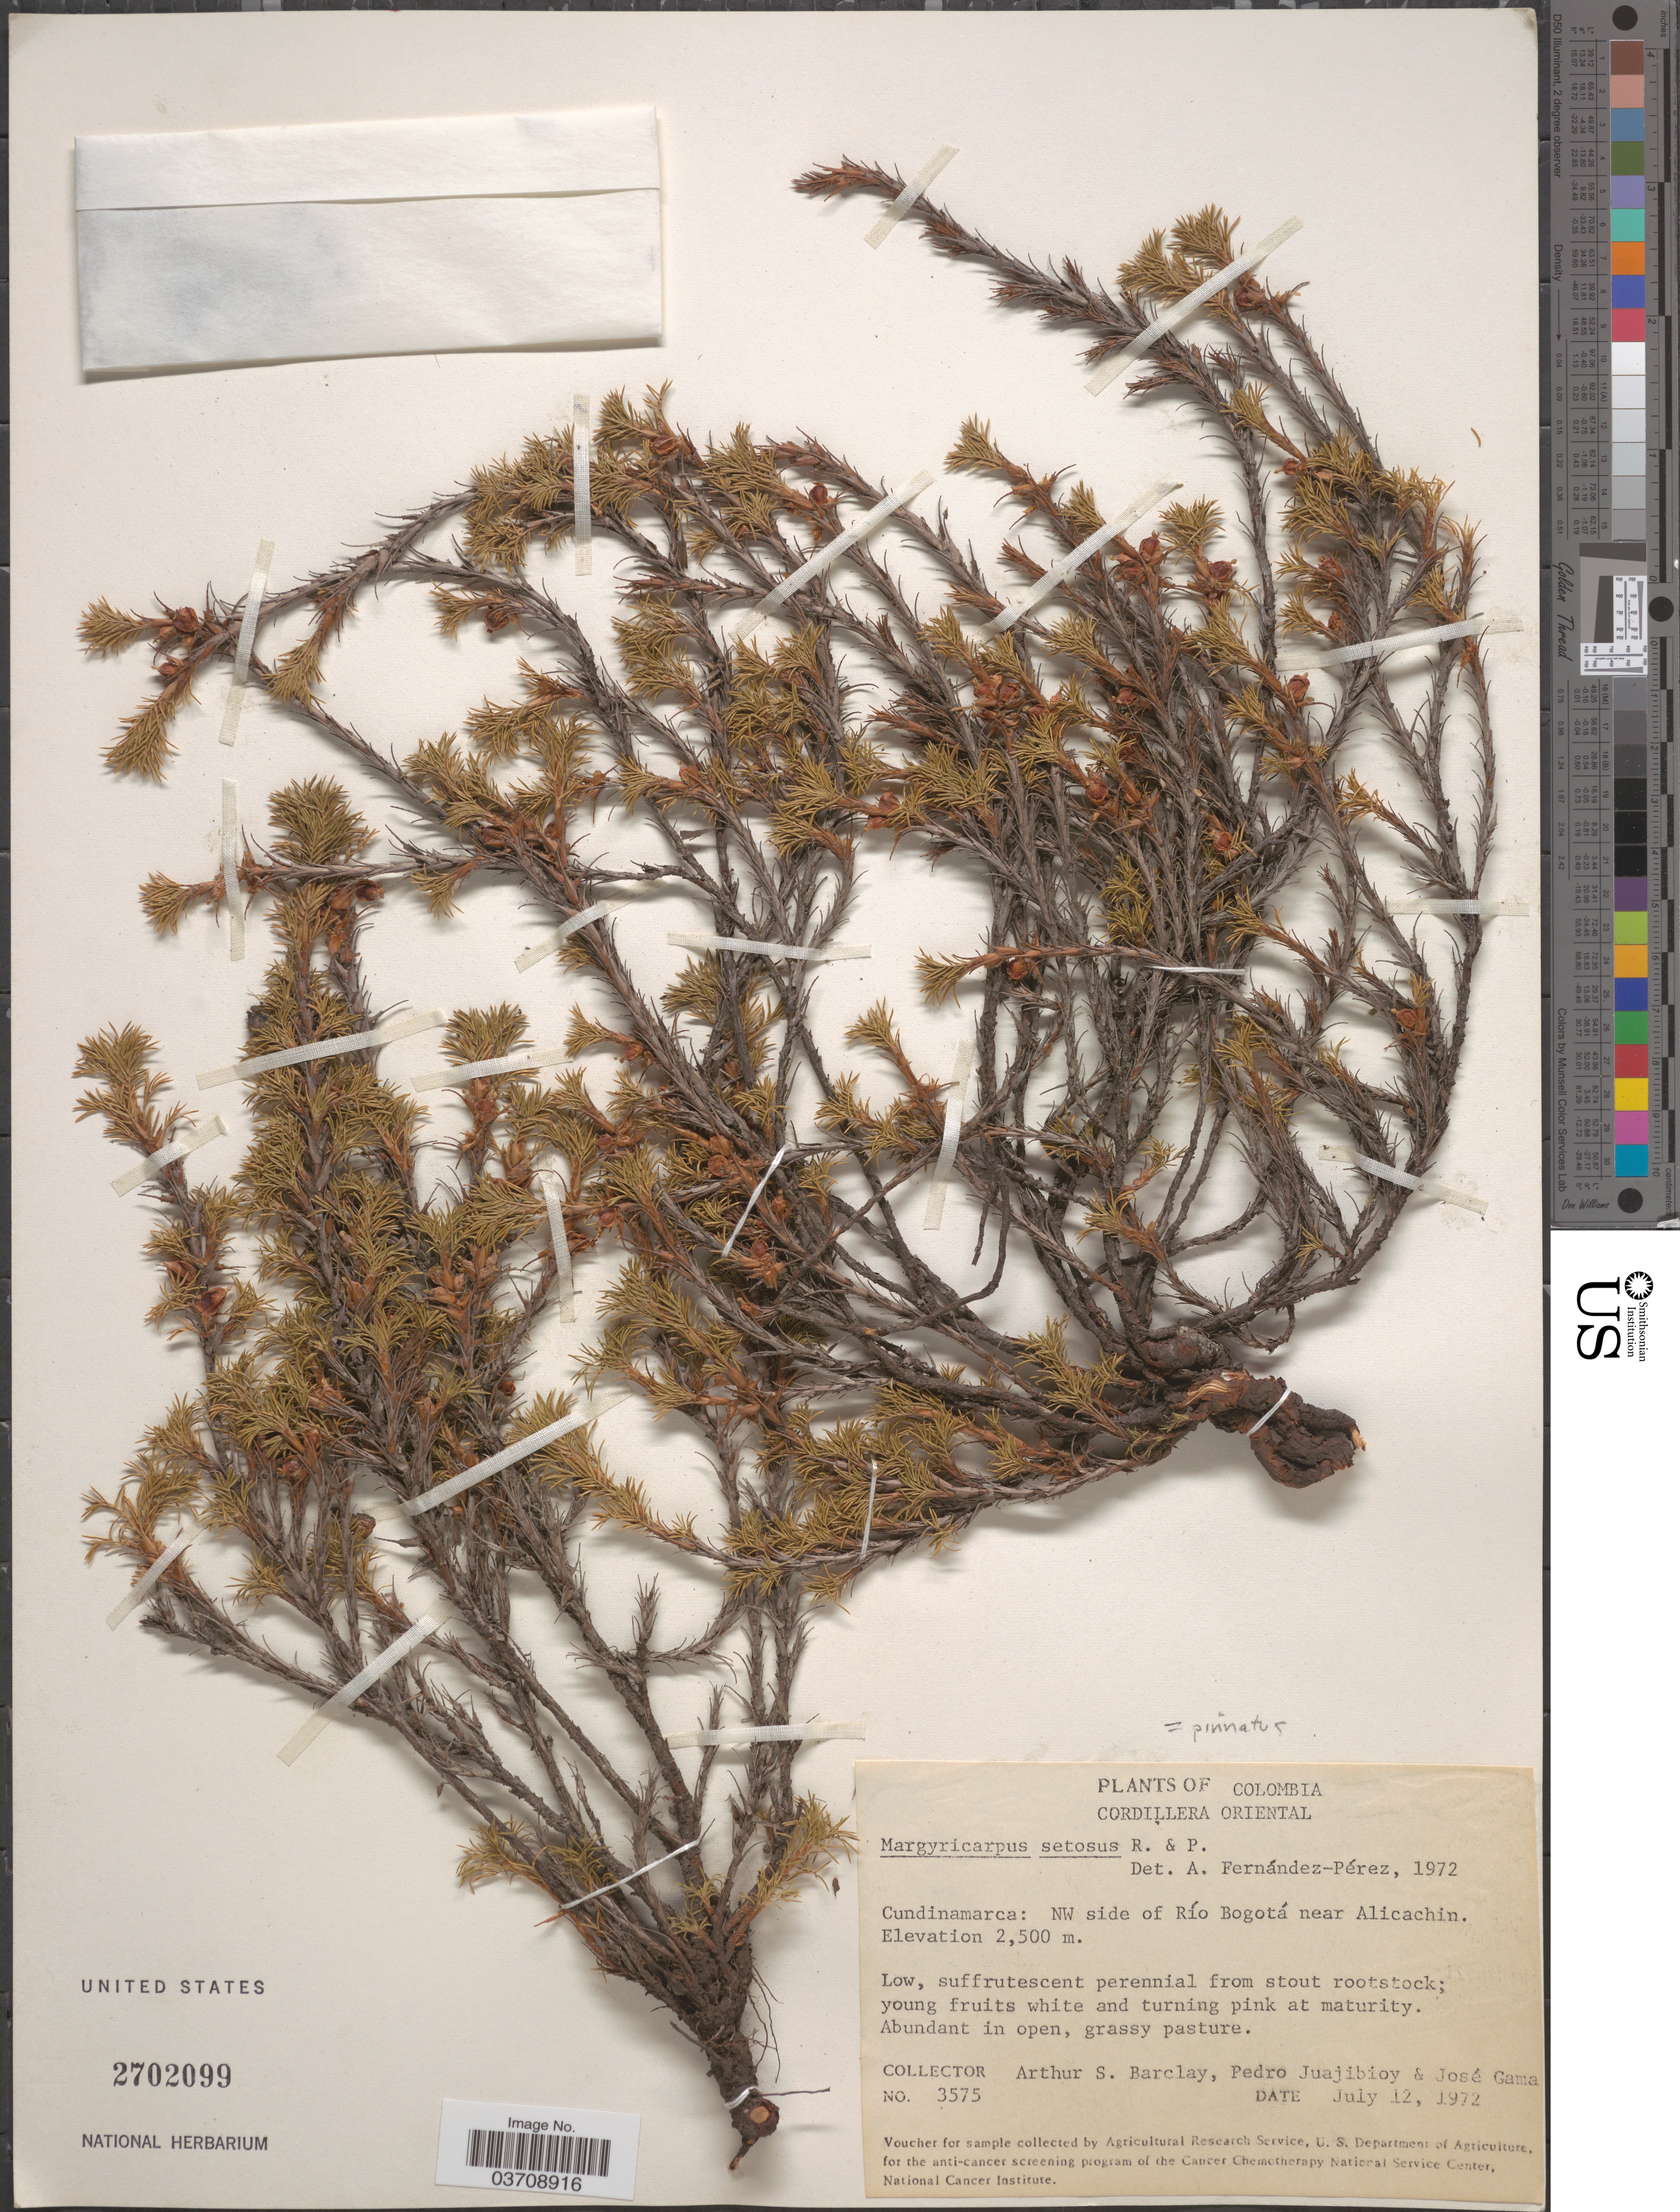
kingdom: Plantae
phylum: Tracheophyta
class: Magnoliopsida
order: Rosales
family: Rosaceae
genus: Margyricarpus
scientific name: Margyricarpus pinnatus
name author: (Lam.) Kuntze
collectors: A. S. Barclay, P. Juajibioy & J. Gama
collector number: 3575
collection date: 1972-07-12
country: Colombia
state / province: Cundinamarca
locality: Cordillera Oriental. NW side of Río Bogotá near Alicachin.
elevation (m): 2500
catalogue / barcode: US 2702099